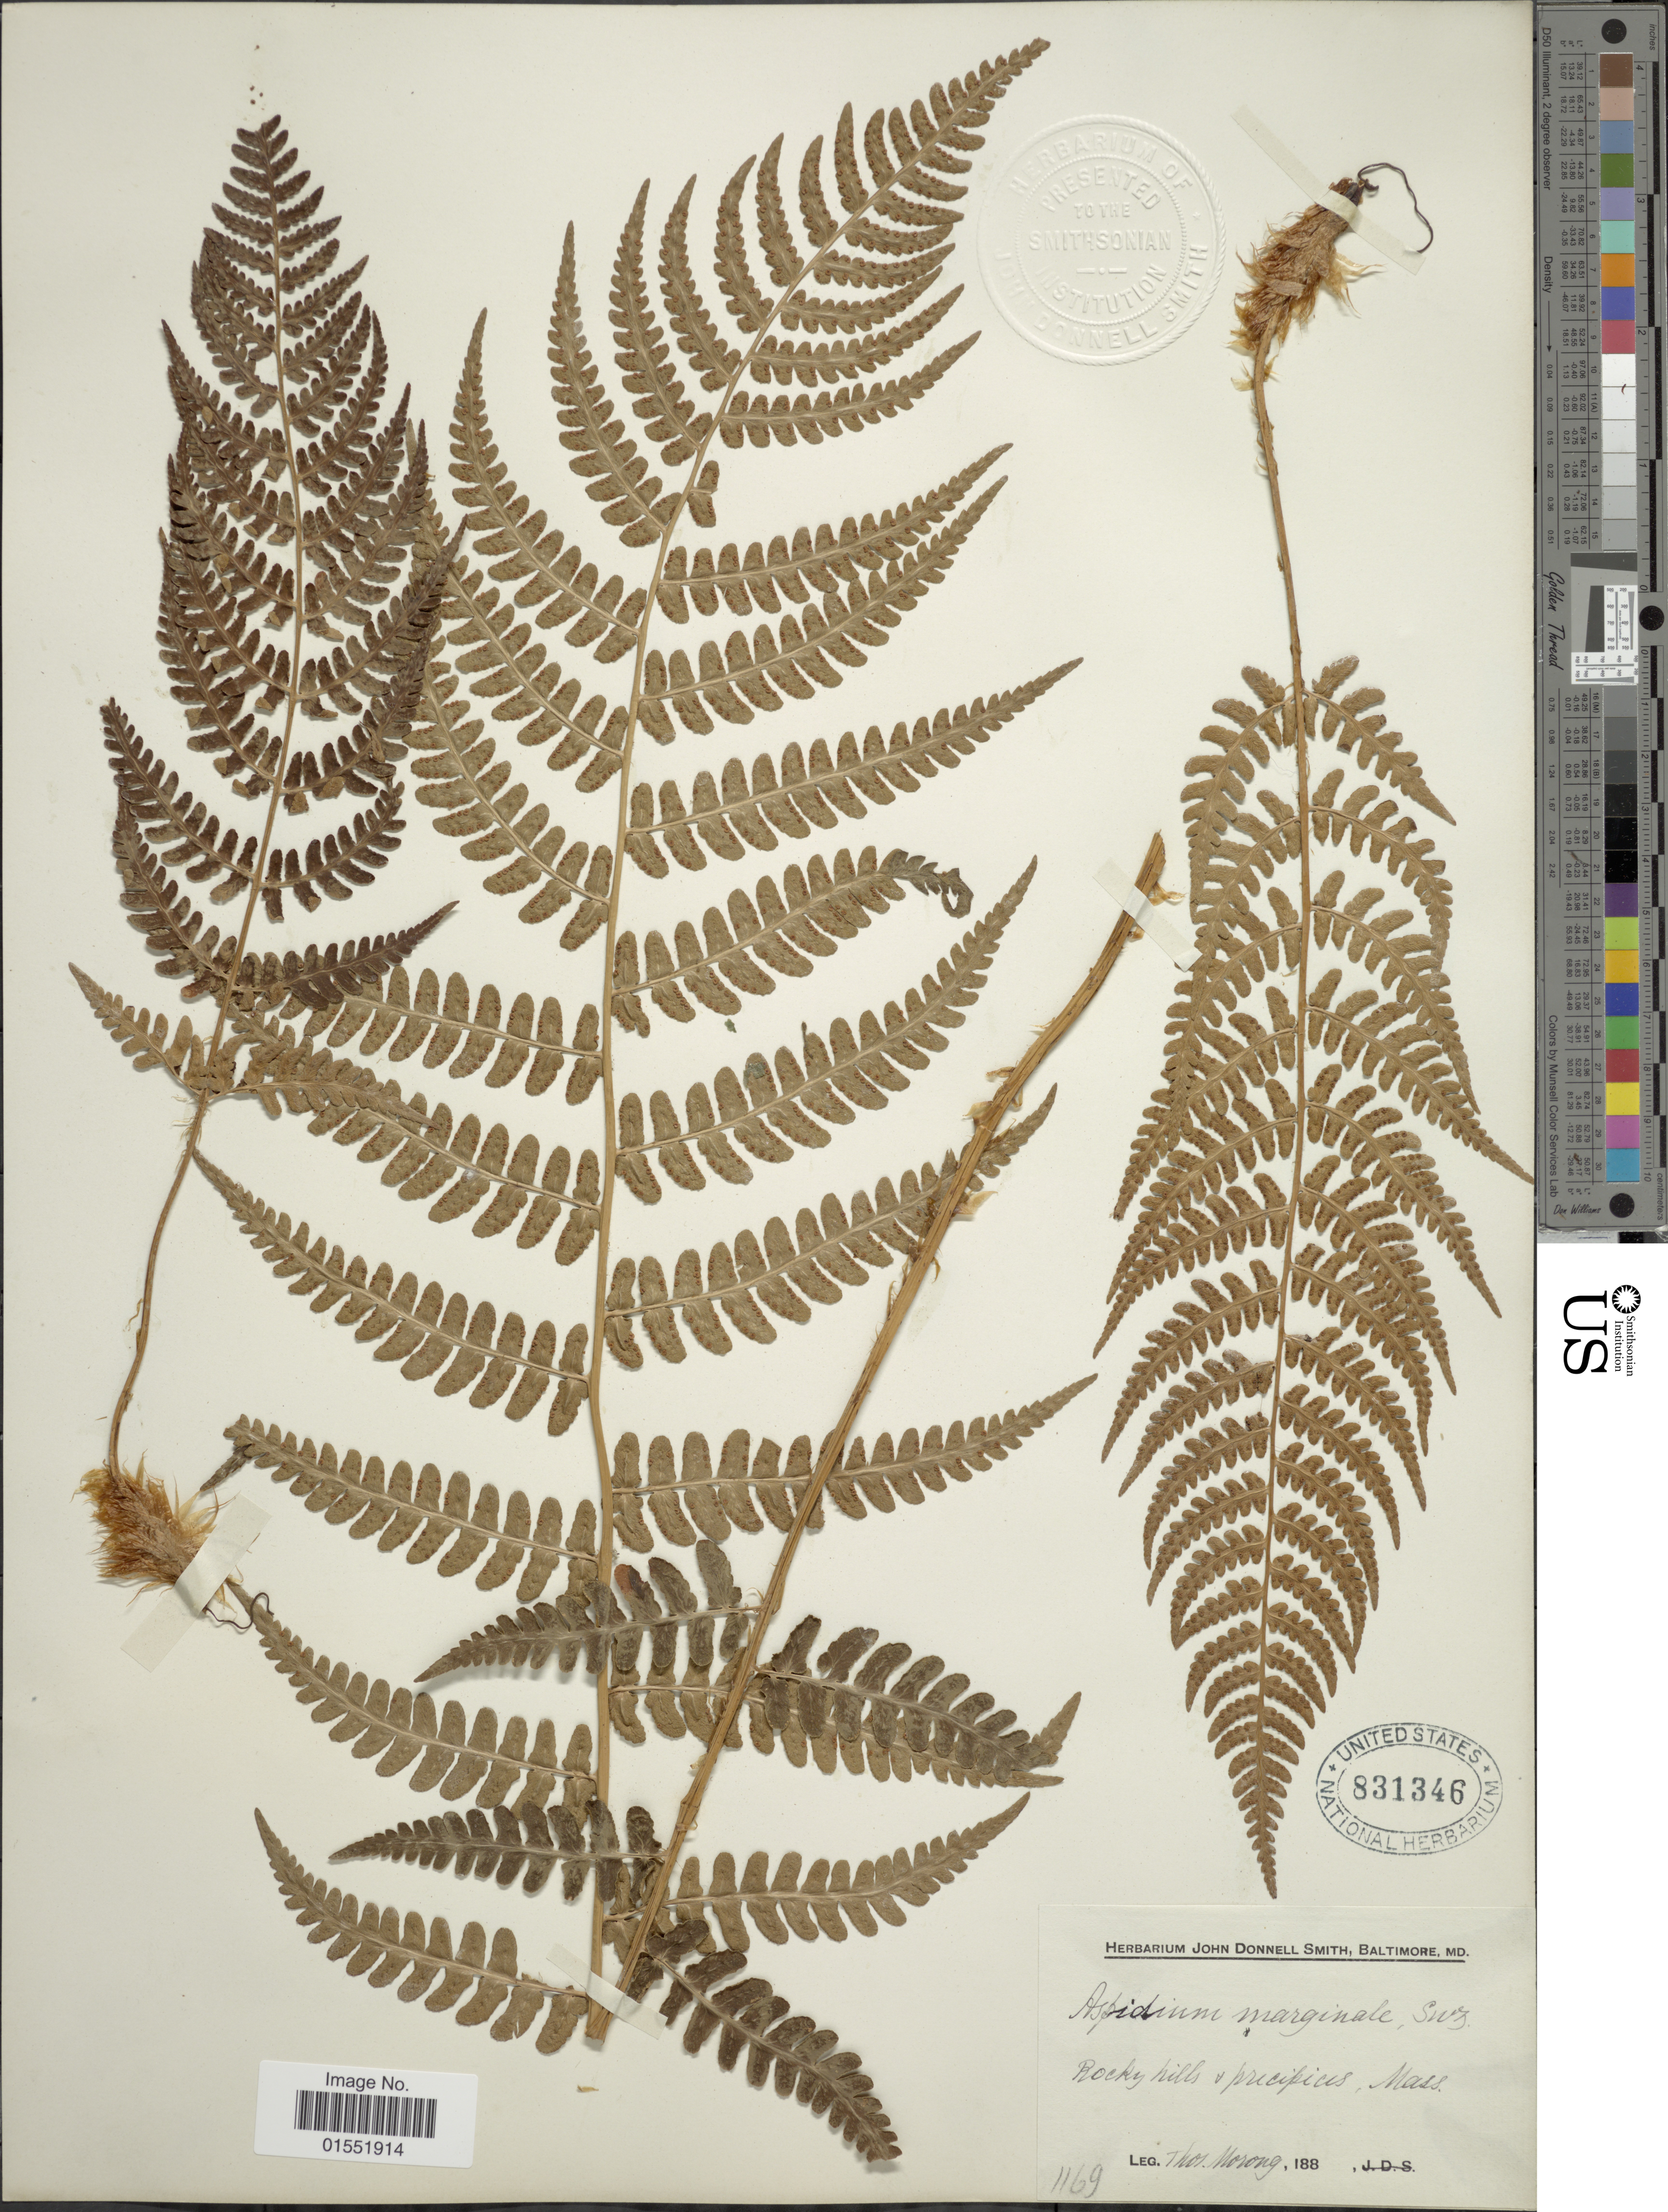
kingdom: Plantae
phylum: Tracheophyta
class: Polypodiopsida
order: Polypodiales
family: Dryopteridaceae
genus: Dryopteris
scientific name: Dryopteris marginalis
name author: (L.) A. Gray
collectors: ex herb. T. Morong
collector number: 1169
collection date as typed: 188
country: United States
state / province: Massachusetts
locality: Rocky hills v precipices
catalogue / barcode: US 831346